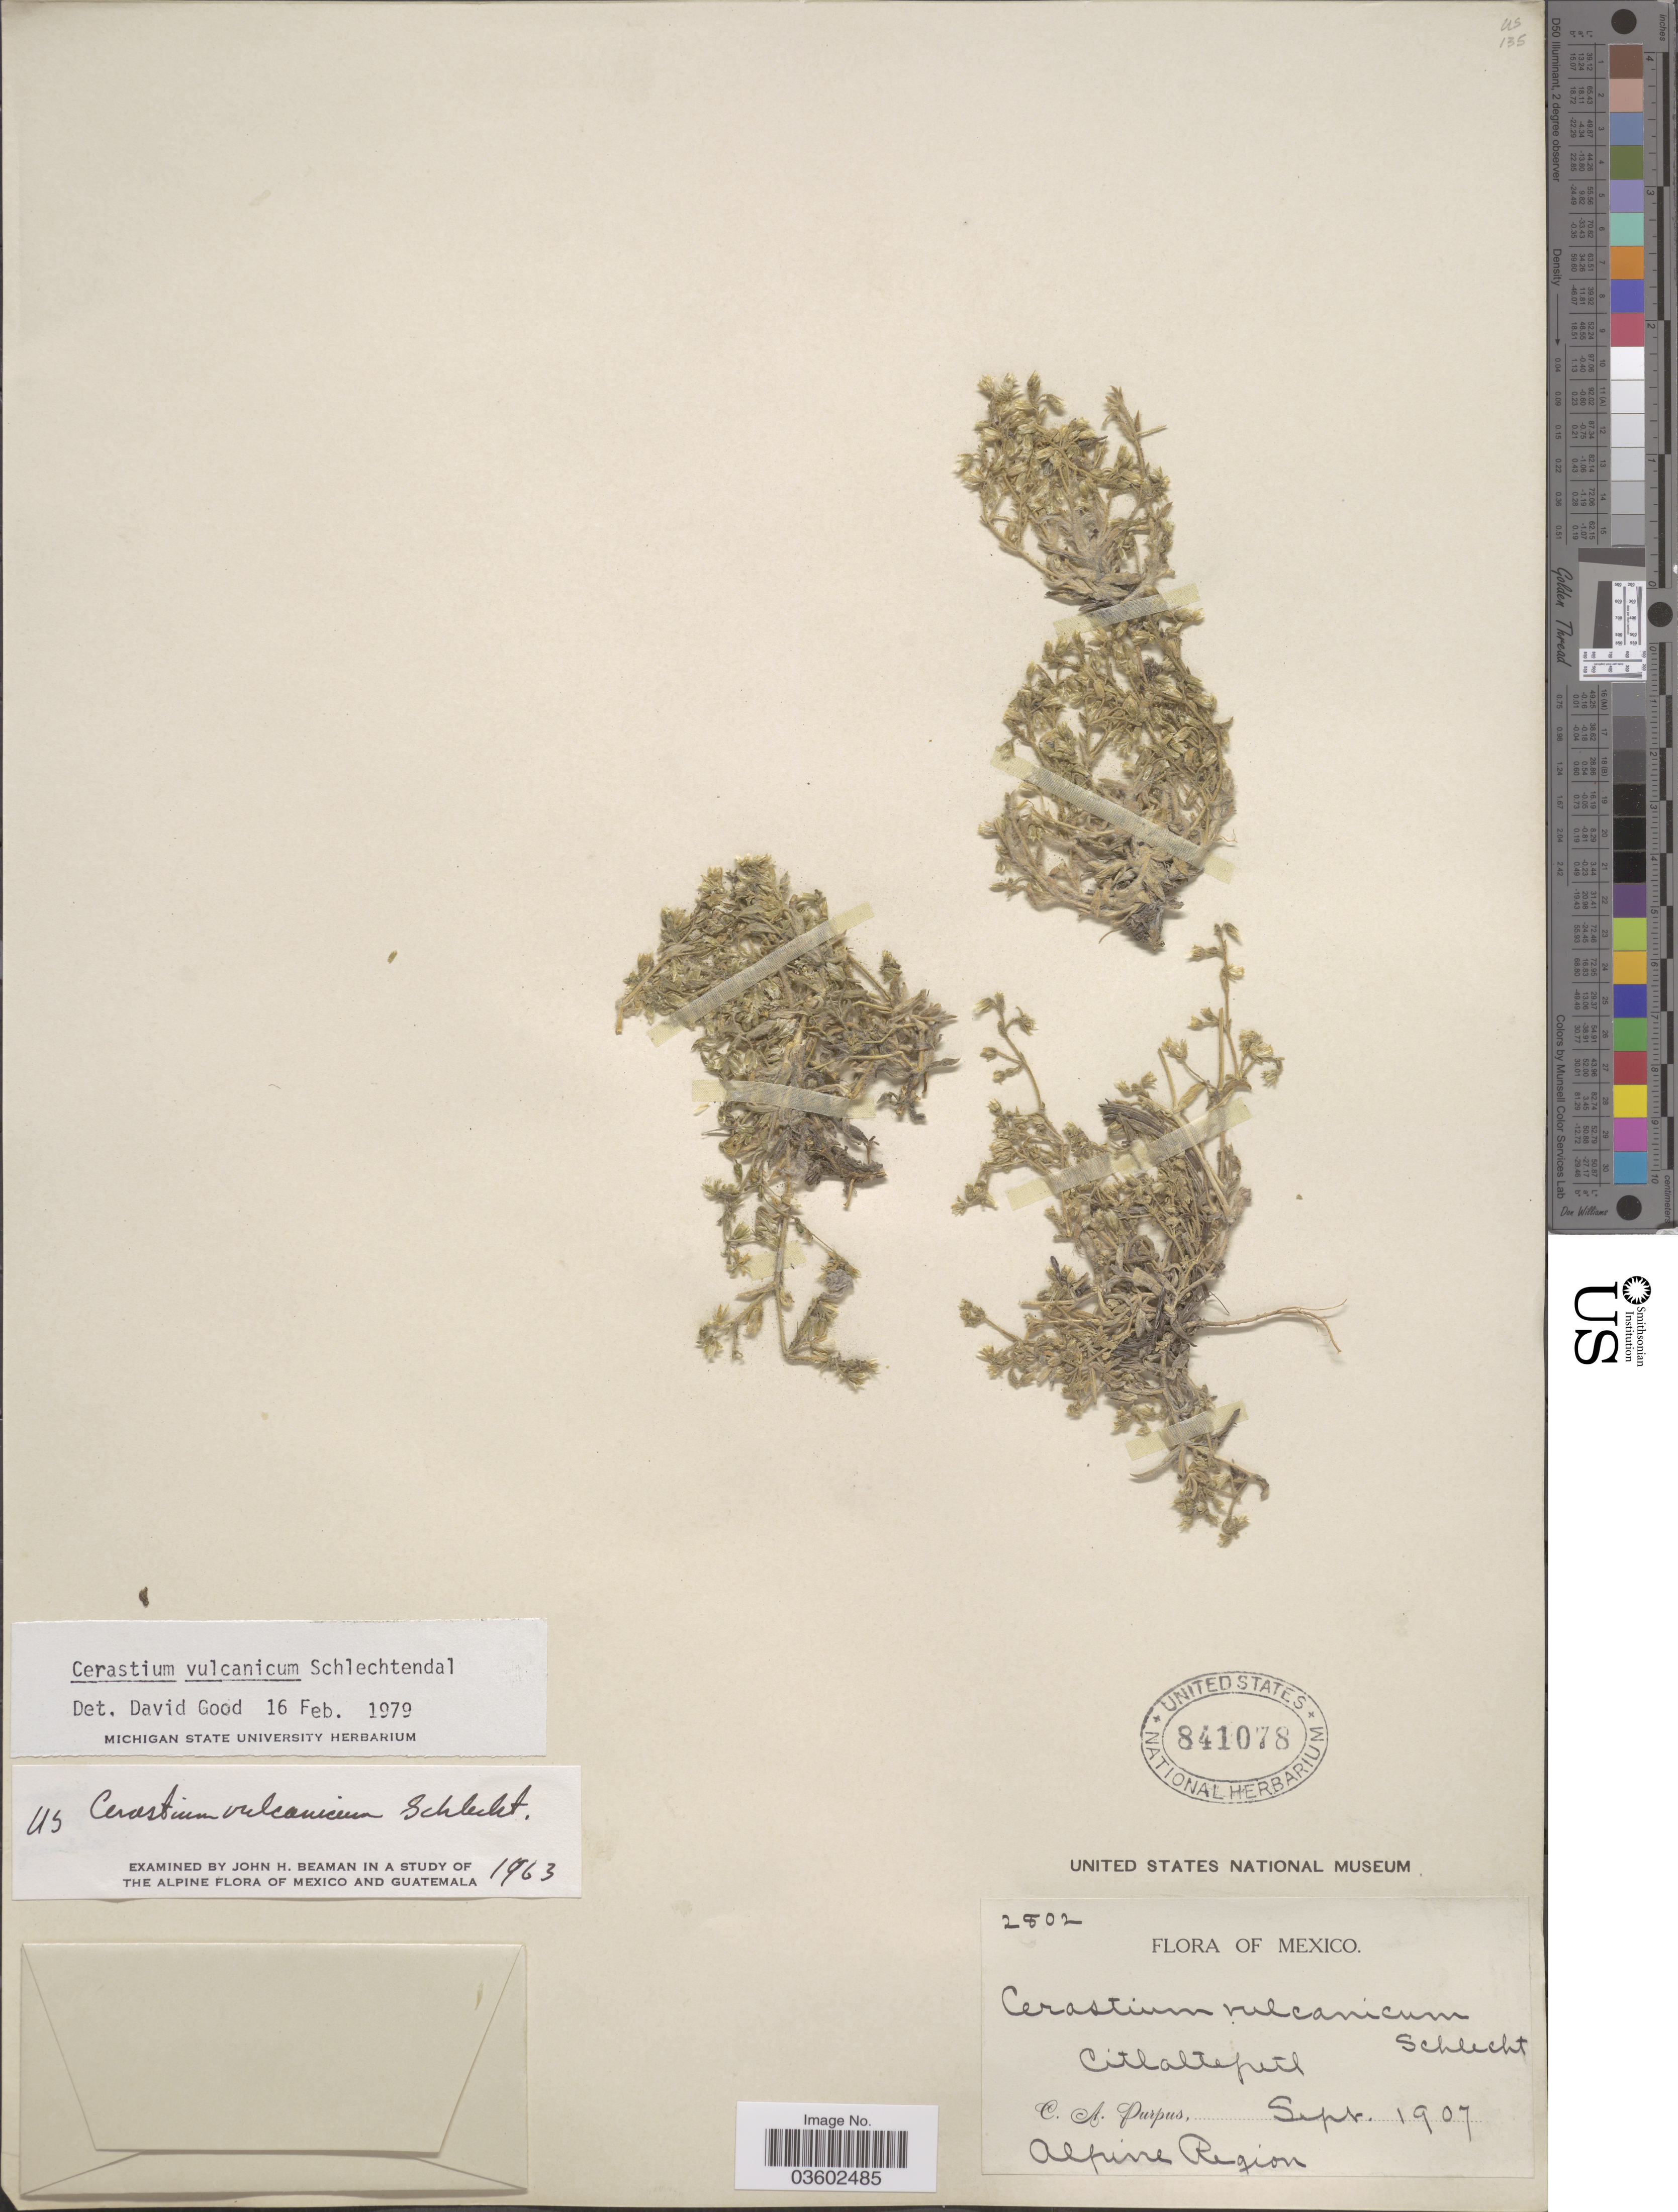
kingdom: Plantae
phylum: Tracheophyta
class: Magnoliopsida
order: Caryophyllales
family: Caryophyllaceae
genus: Cerastium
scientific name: Cerastium vulcanicum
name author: Schltdl.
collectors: C. A. Purpus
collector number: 2802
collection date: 1907-09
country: Mexico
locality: Citlaltepetl, Alpine Region.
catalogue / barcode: US 841078